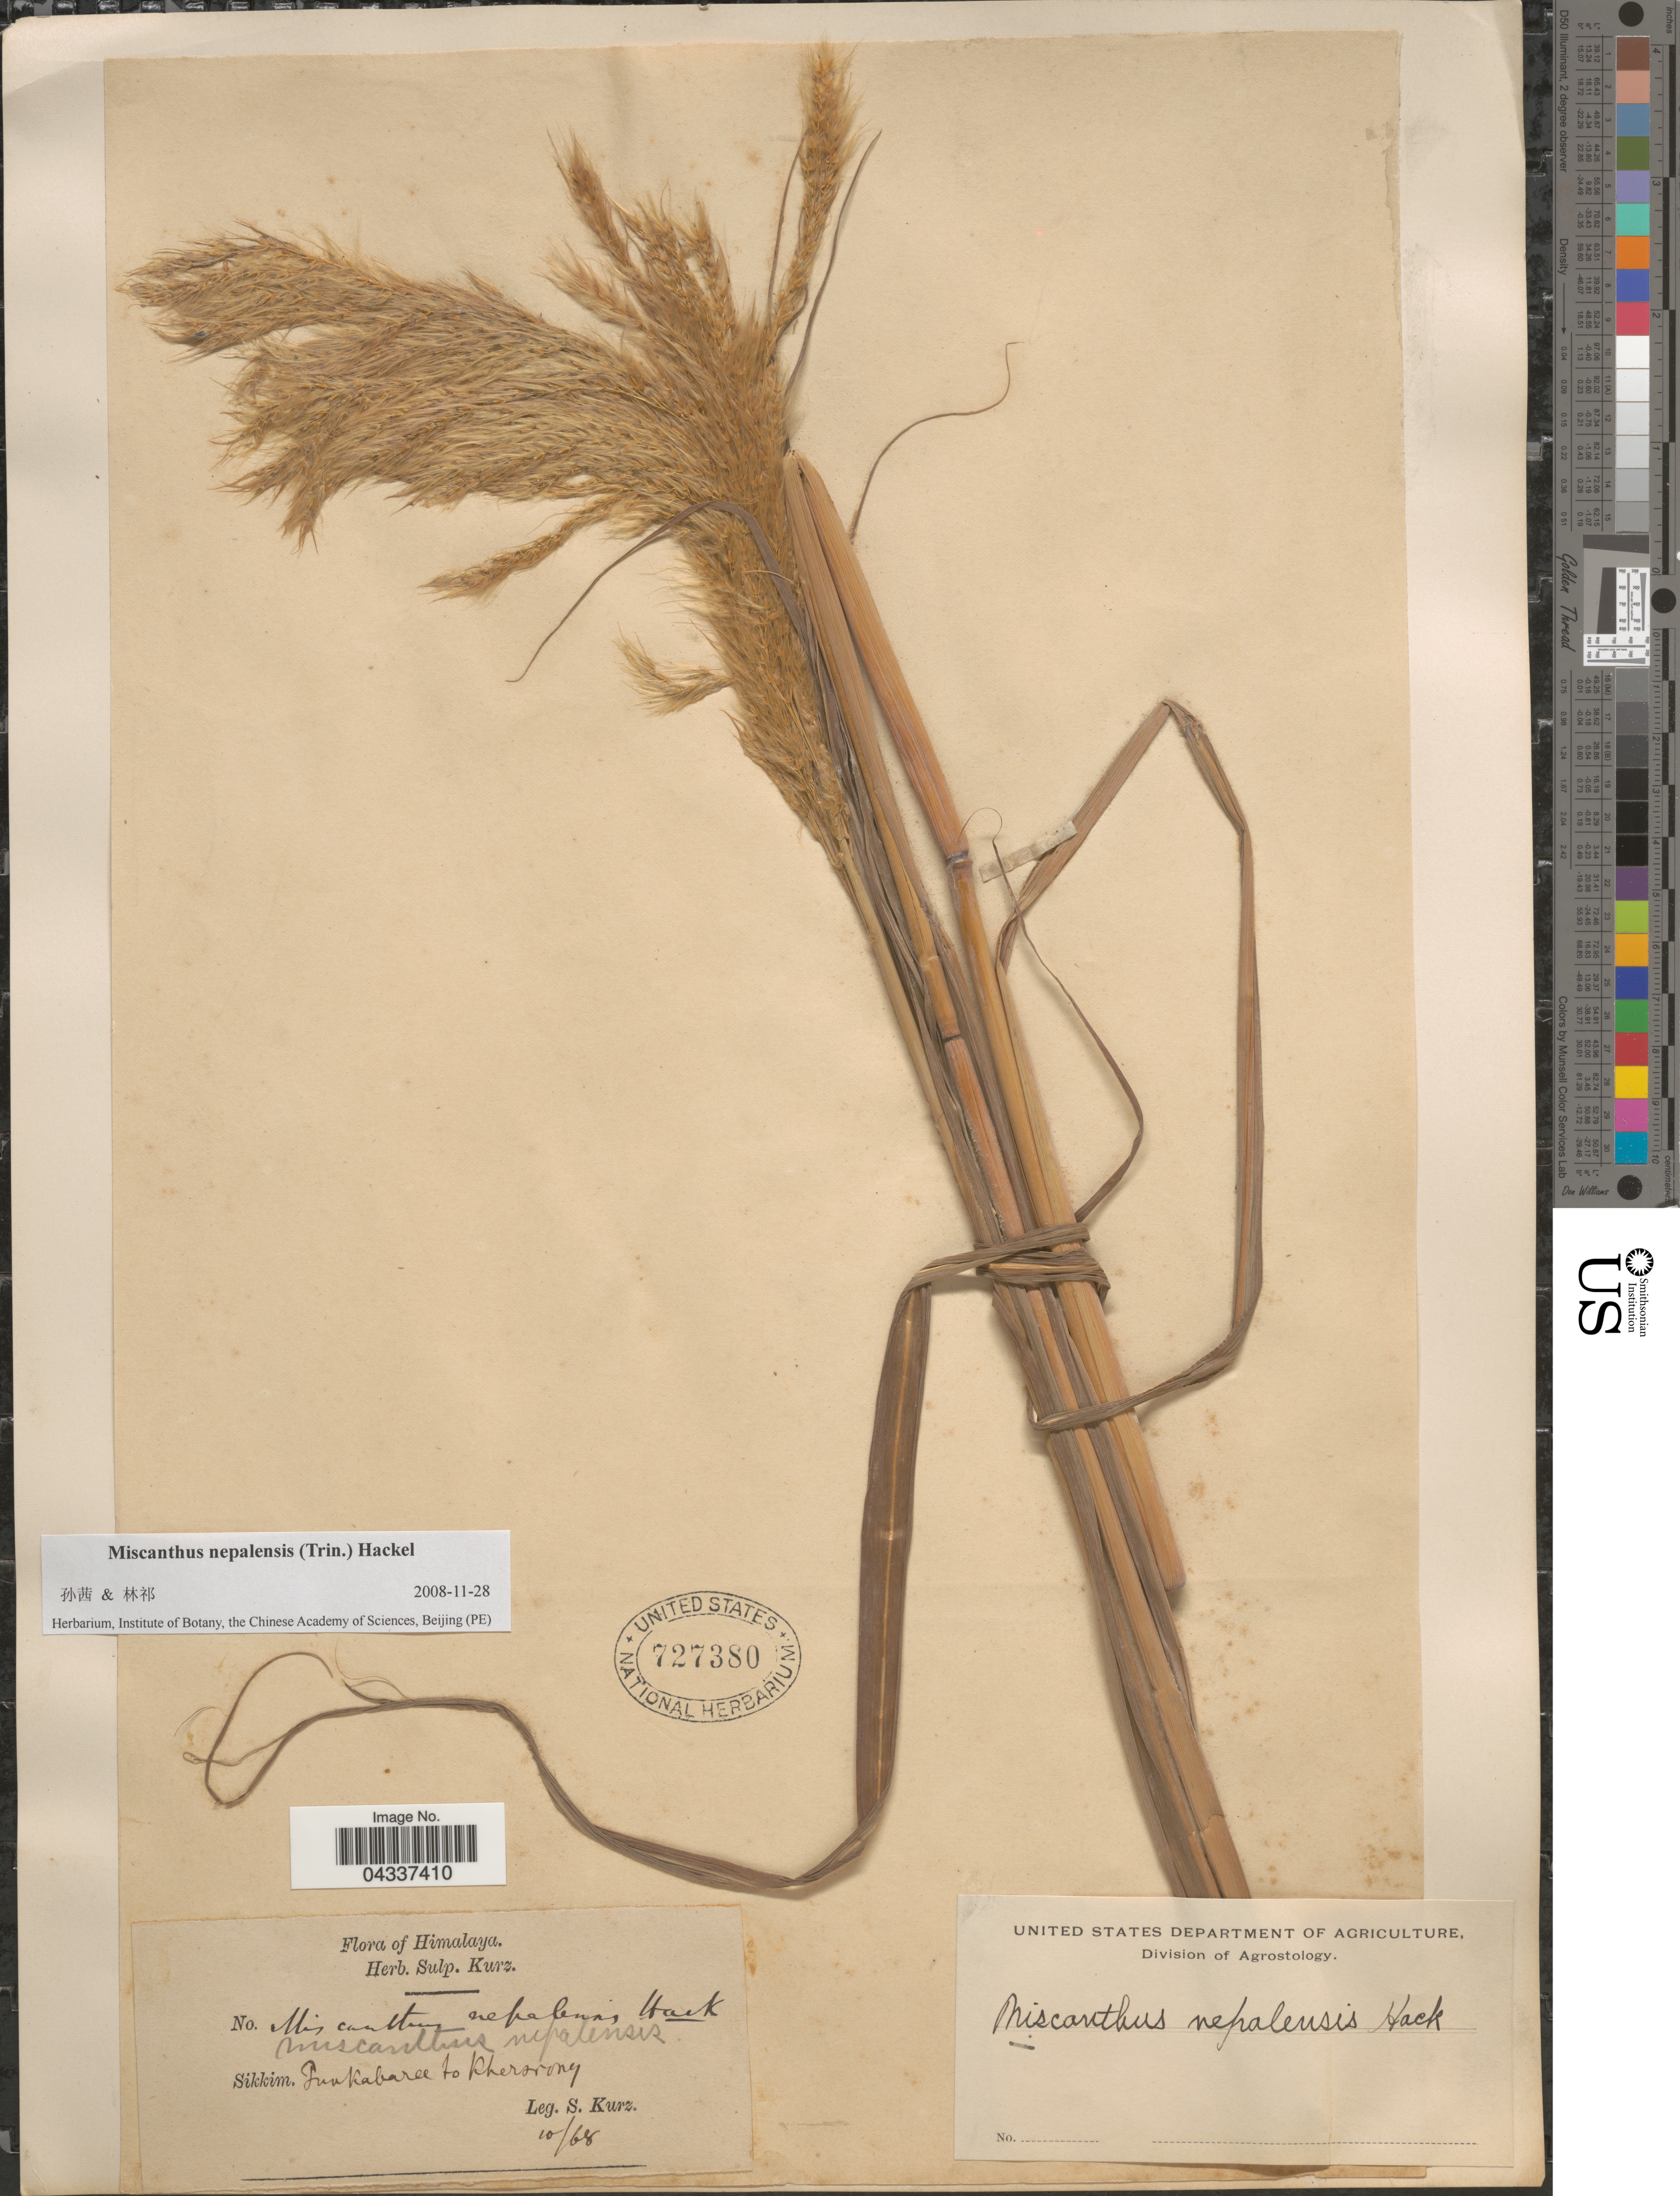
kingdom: Plantae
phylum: Tracheophyta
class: Liliopsida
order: Poales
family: Poaceae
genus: Miscanthus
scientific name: Miscanthus nepalensis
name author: (Trin.) Hack.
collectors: S. Kurz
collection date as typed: Transcribed d/m/y: /10/68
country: India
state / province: Sikkim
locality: Himalaya. Punkabaree to Khersrong [interpreted].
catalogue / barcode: US 727380